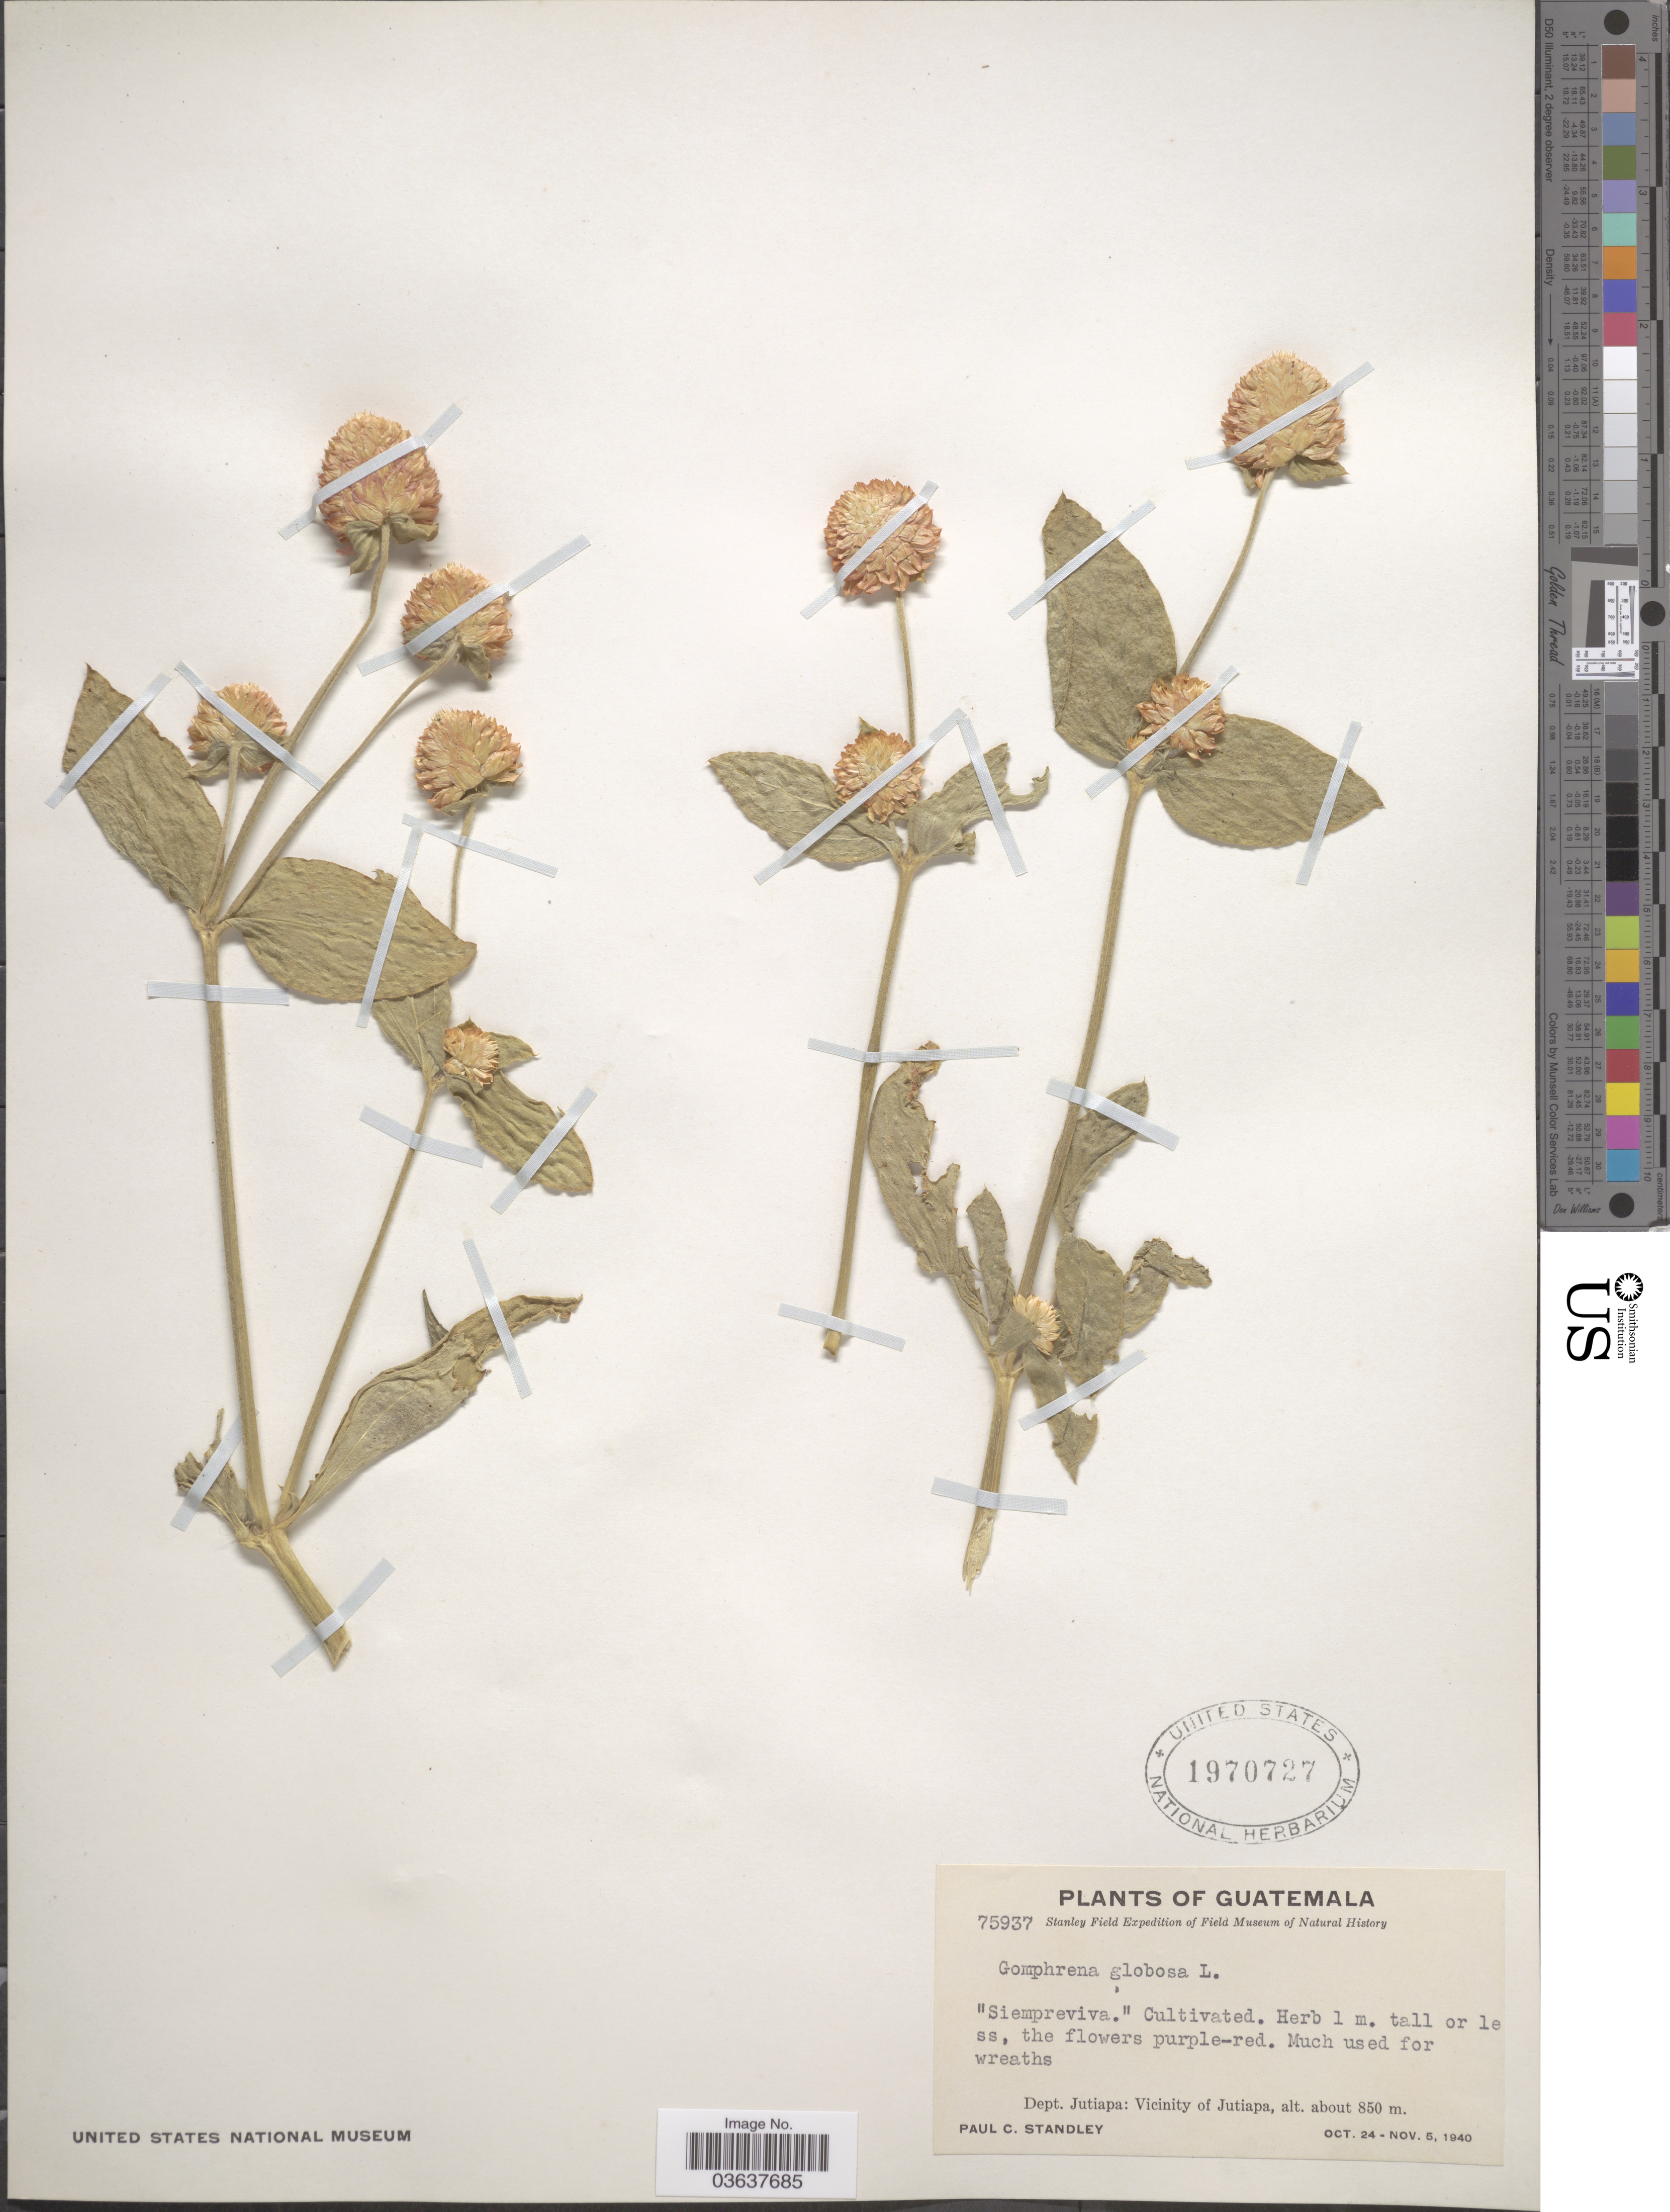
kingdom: Plantae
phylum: Tracheophyta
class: Magnoliopsida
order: Caryophyllales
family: Amaranthaceae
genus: Gomphrena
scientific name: Gomphrena globosa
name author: L.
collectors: P. C. Standley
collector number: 75937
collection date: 1940-10-24/1940-11-05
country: Guatemala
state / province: Jutiapa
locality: Dept. Jutiapa: Vicinity of Jutiapa.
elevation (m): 850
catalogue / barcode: US 1970727